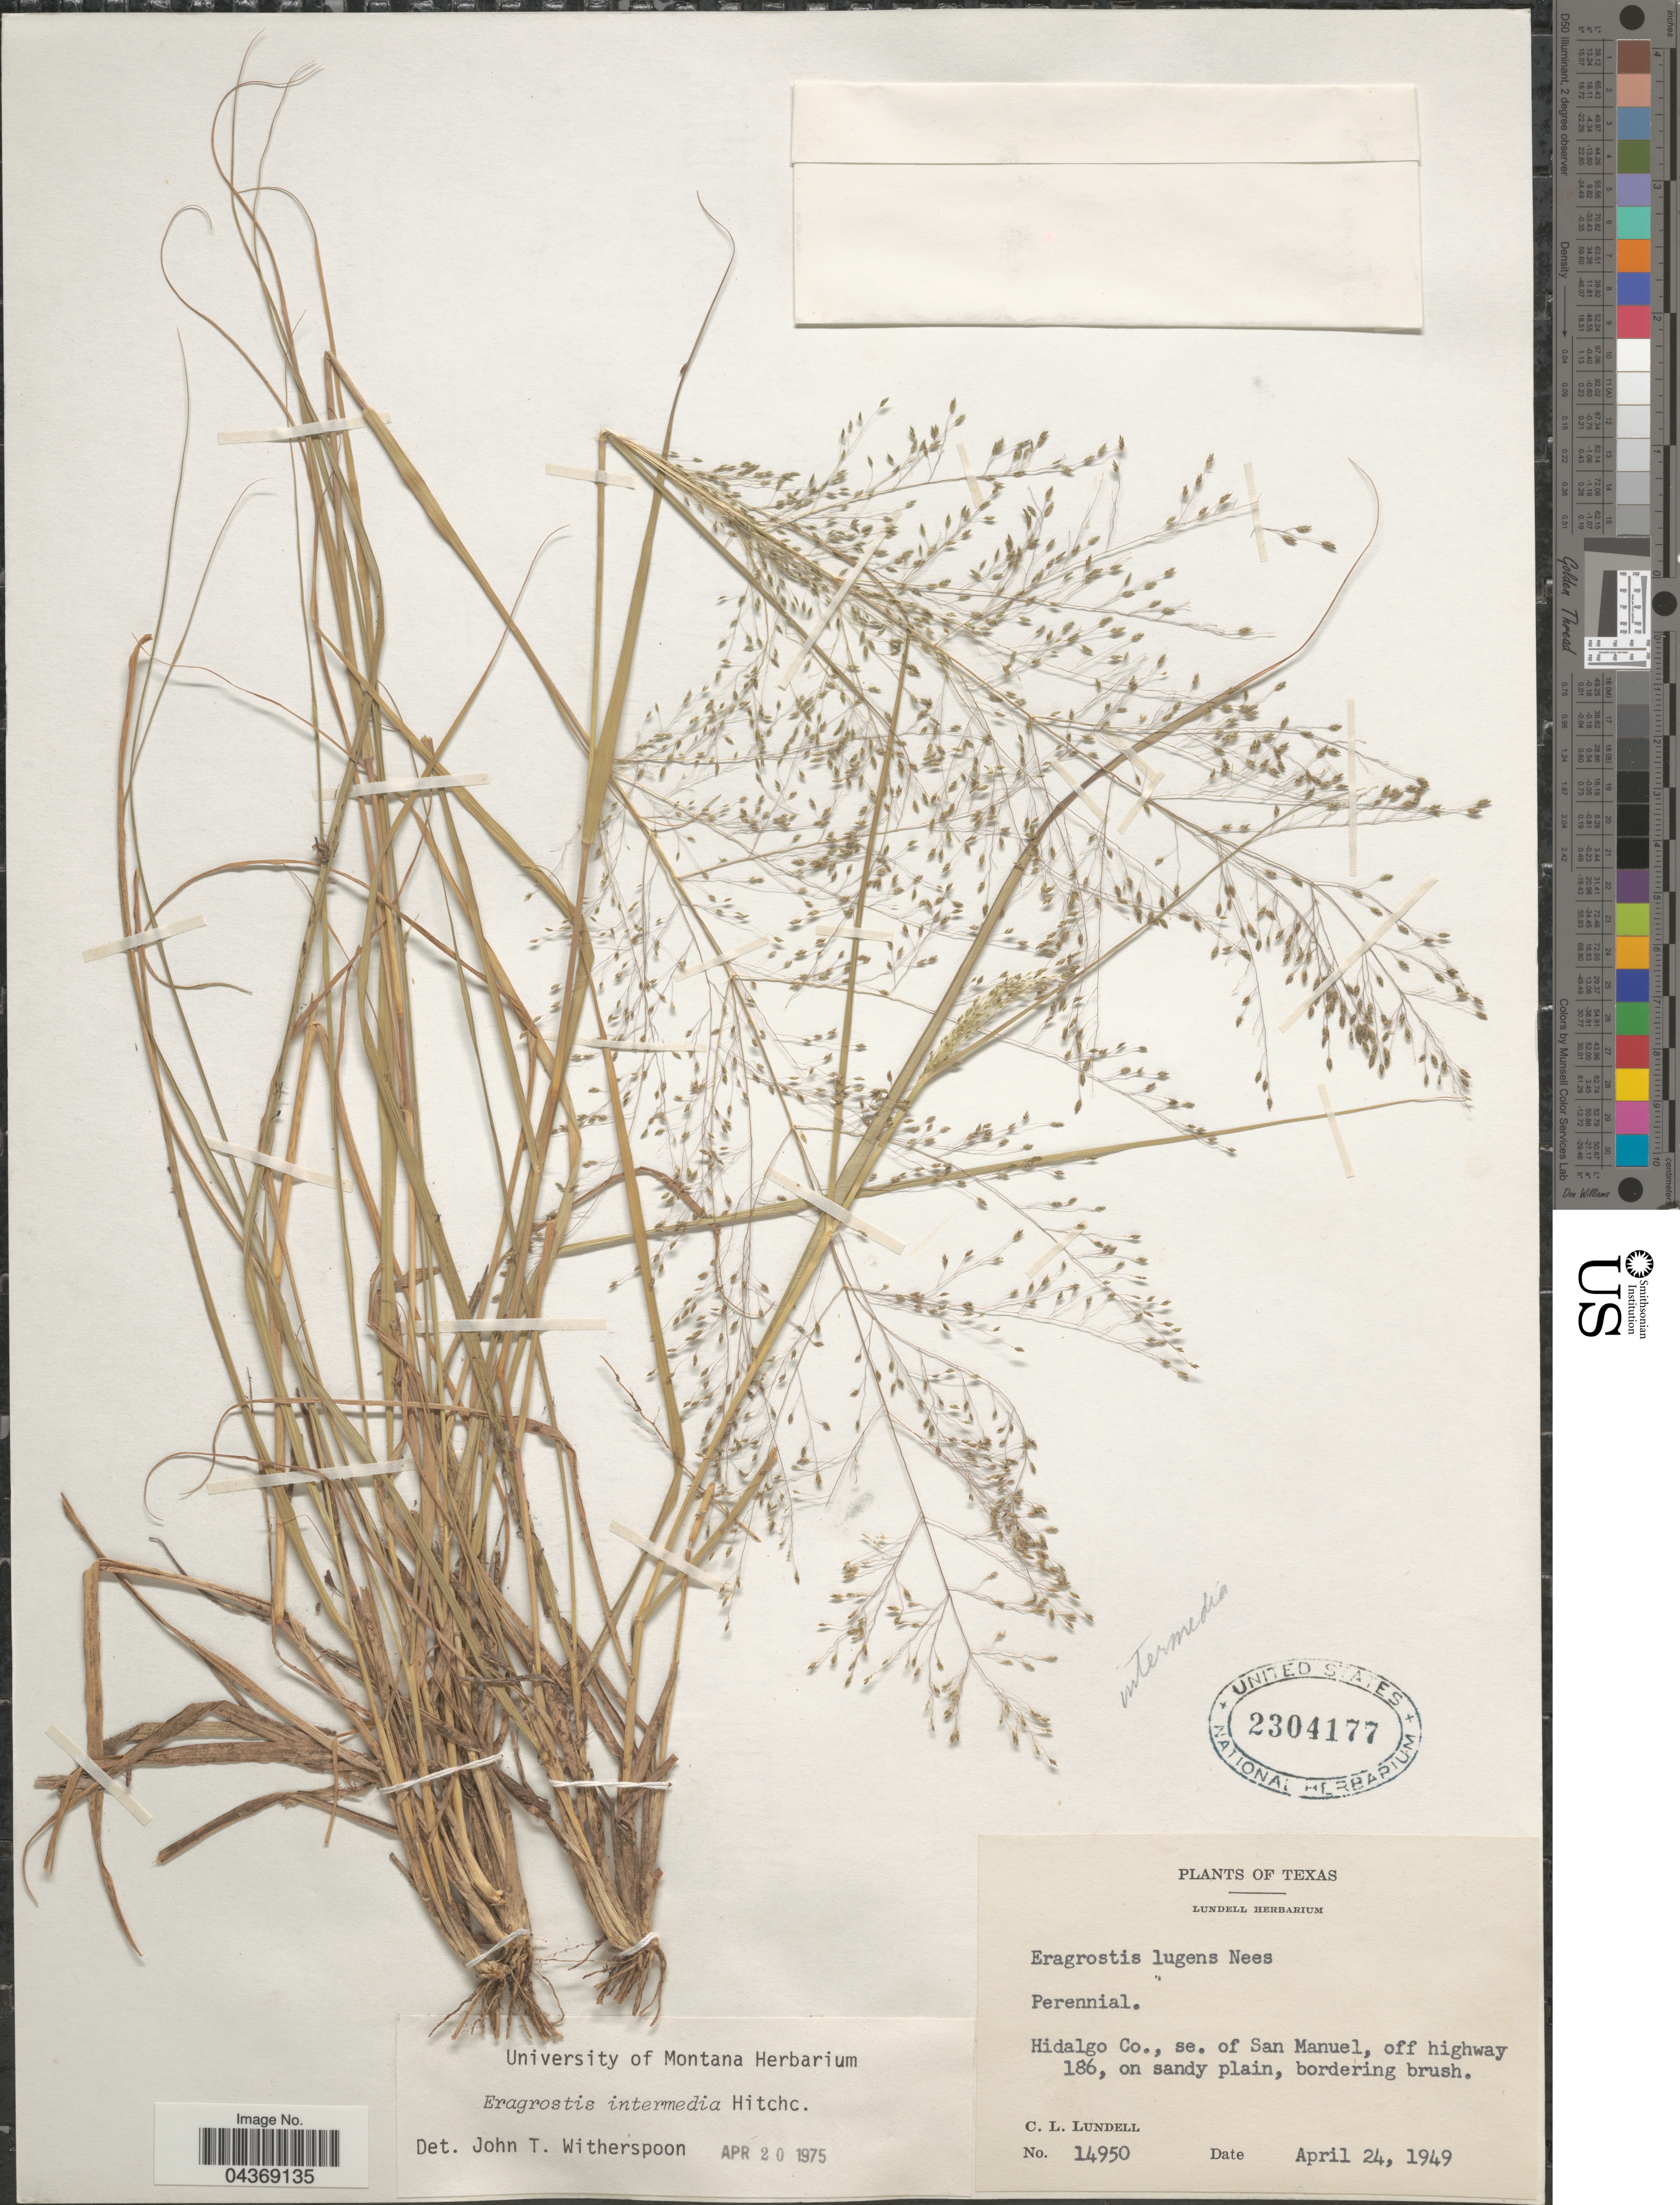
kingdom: Plantae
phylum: Tracheophyta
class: Liliopsida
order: Poales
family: Poaceae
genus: Eragrostis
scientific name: Eragrostis intermedia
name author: Hitchc.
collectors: C. L. Lundell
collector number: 14950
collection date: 1949-04-24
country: United States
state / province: Texas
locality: Hidalgo Co., se. of San Manuel, off highway 186, on sandy plain, bordering brush.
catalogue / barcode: US 2304177